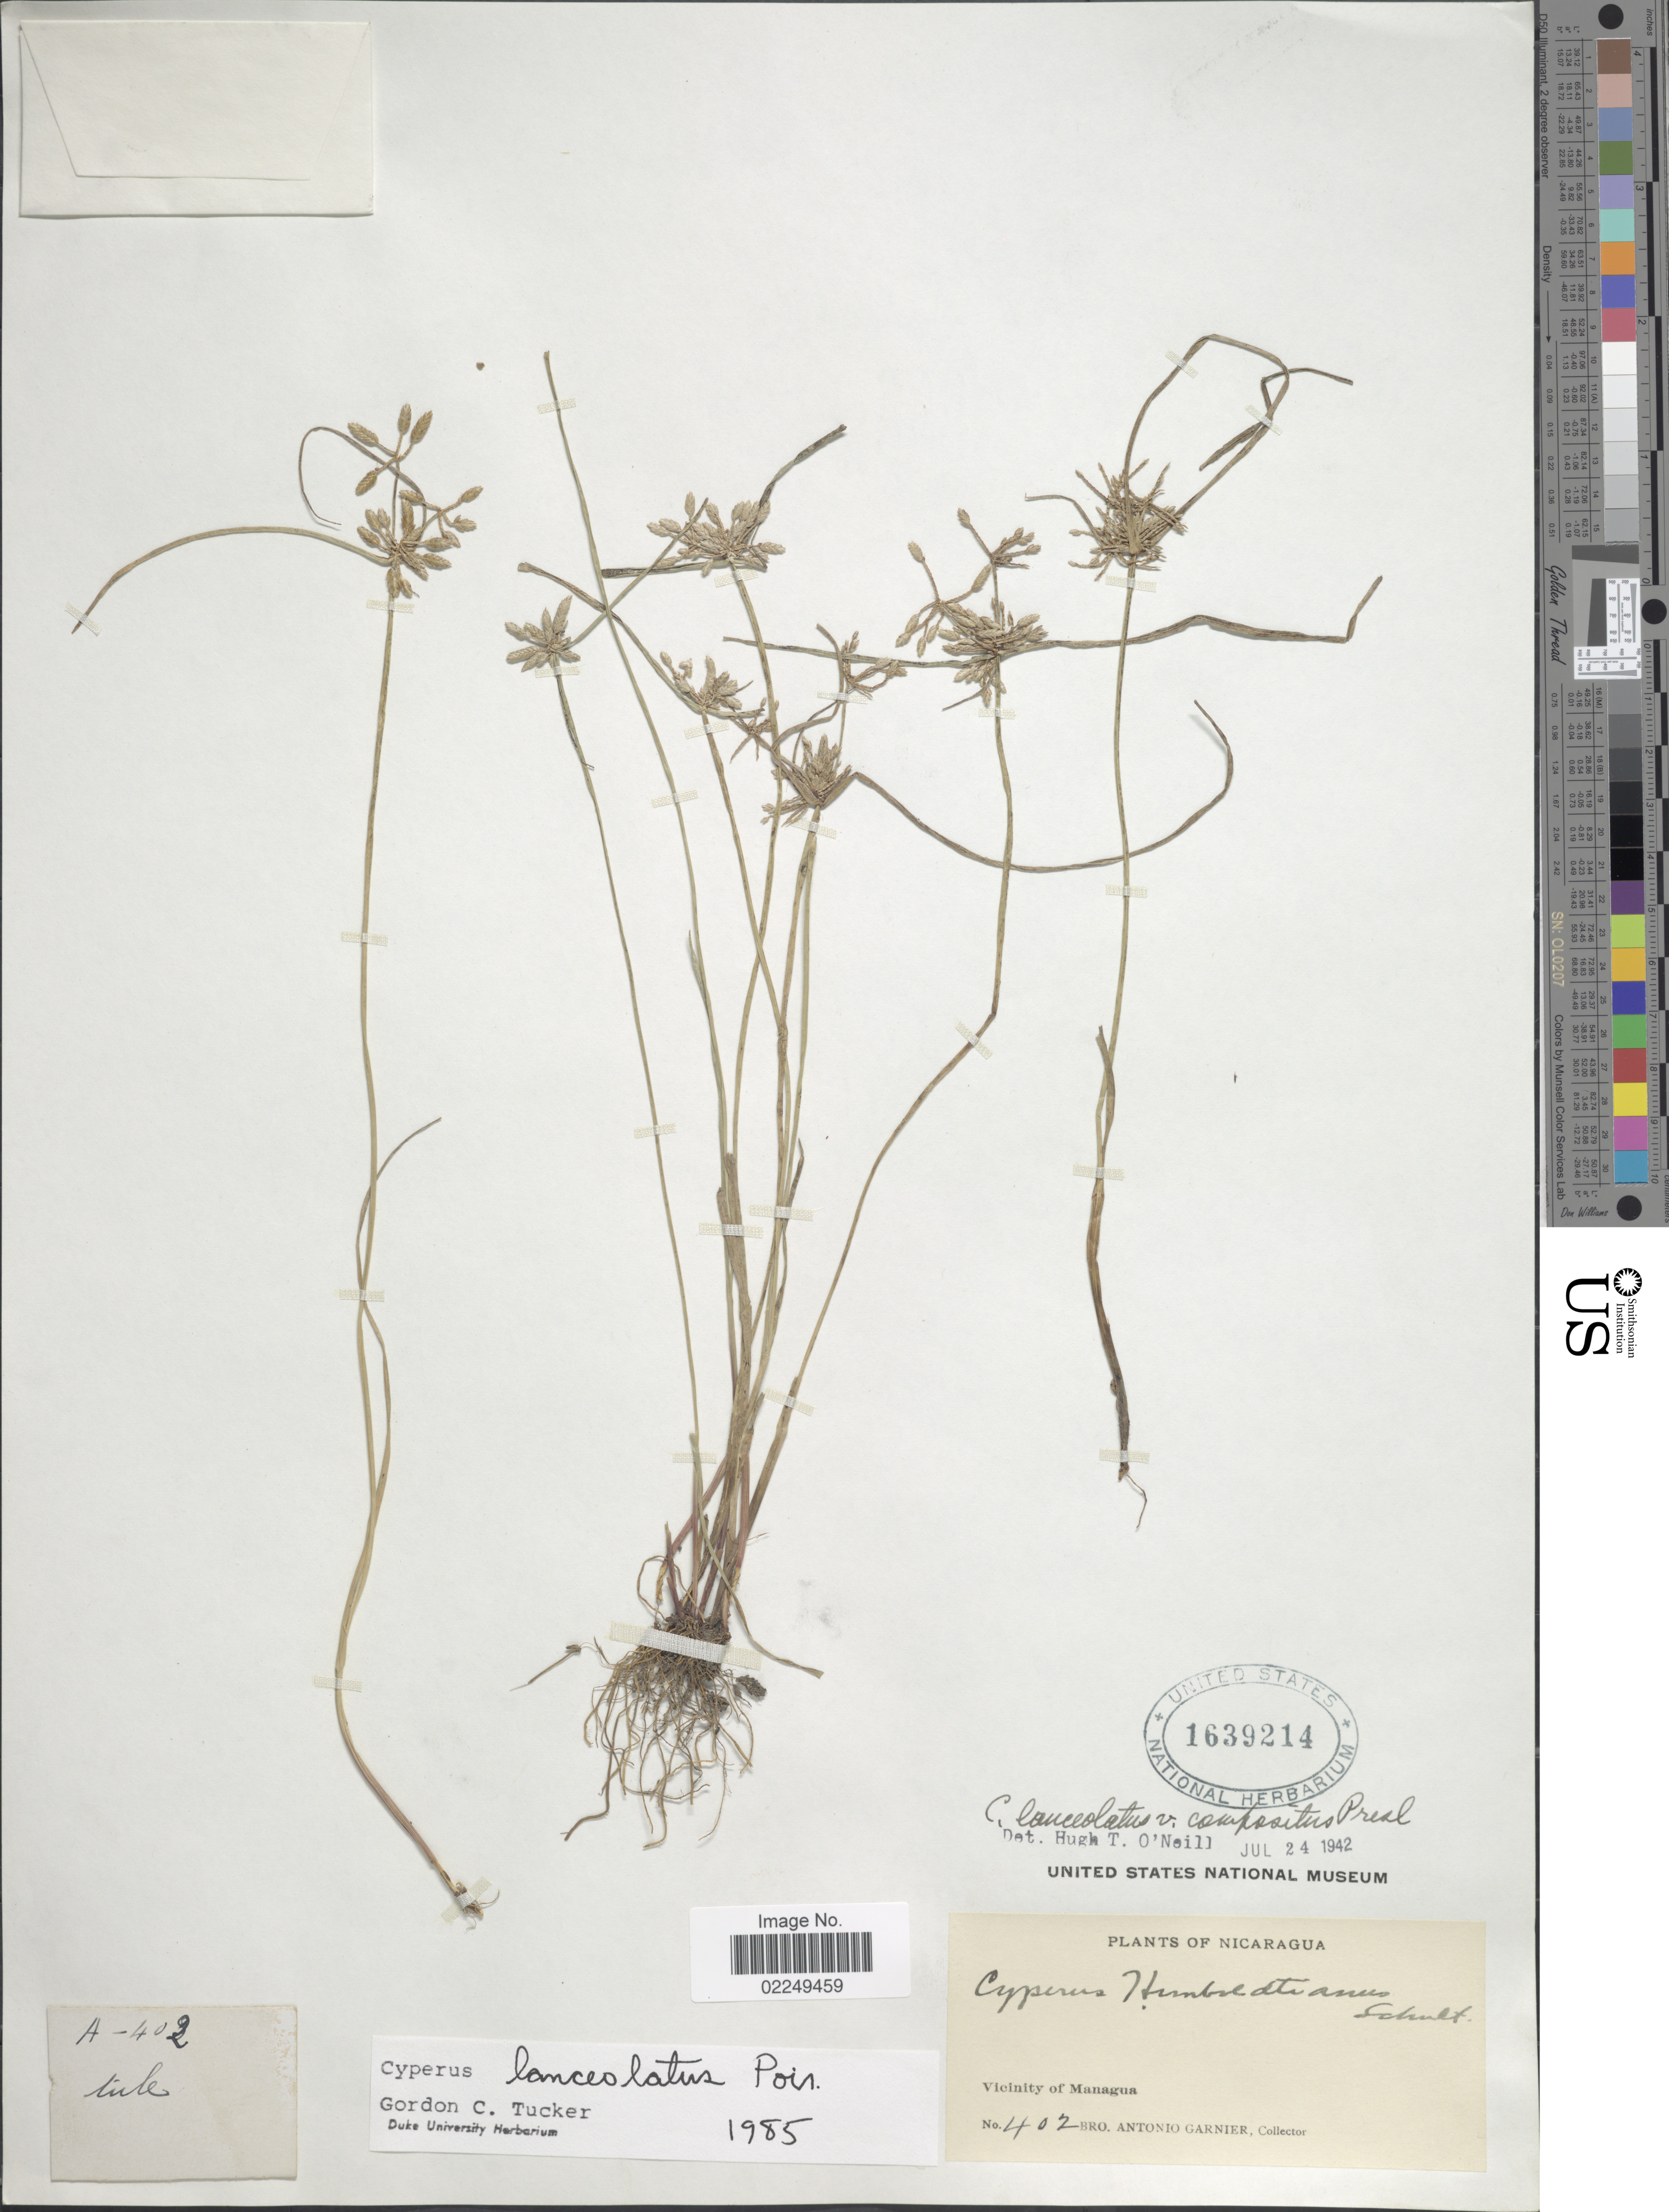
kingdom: Plantae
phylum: Tracheophyta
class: Liliopsida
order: Poales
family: Cyperaceae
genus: Cyperus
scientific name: Cyperus lanceolatus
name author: Poir.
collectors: Bro. A. Garnier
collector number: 402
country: Nicaragua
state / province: Managua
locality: Vicinity of Managua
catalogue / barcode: US 1639214